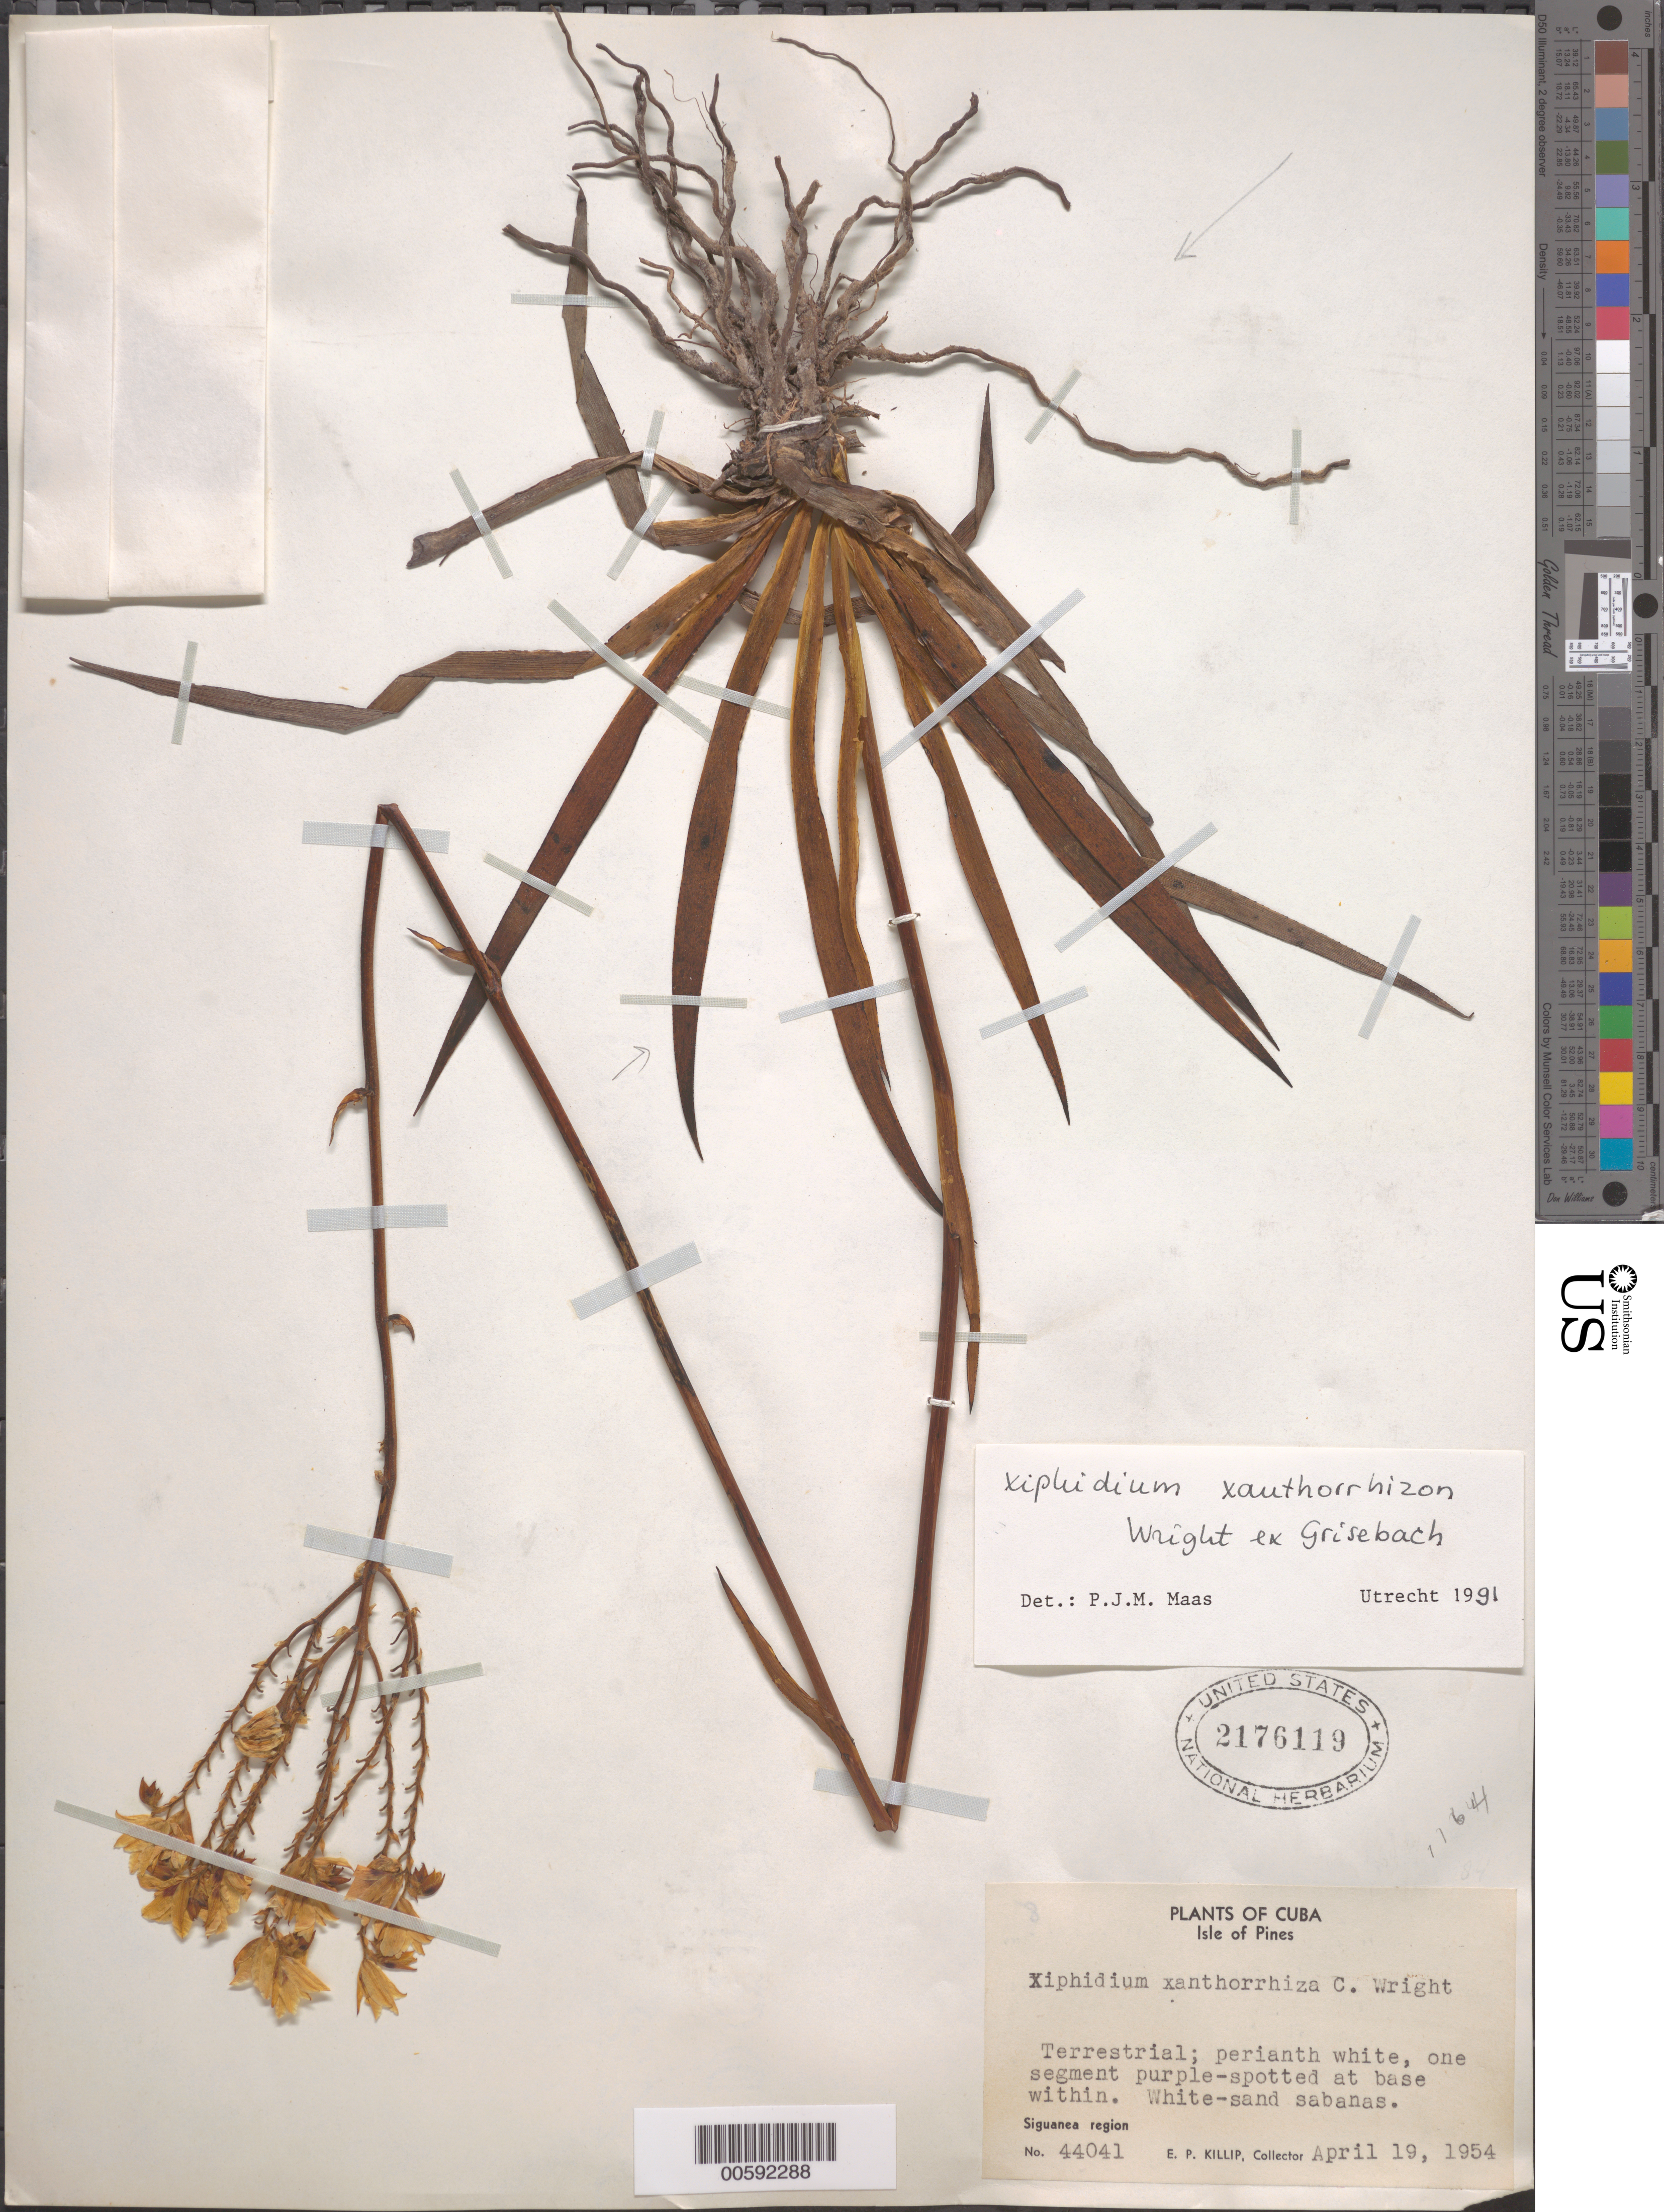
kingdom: Plantae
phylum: Tracheophyta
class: Liliopsida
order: Commelinales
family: Haemodoraceae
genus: Xiphidium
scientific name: Xiphidium xanthorrhizon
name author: C. Wright ex Griseb.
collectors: E. P. Killip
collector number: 44041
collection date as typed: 19 Apr 1954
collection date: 1954-04-19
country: Cuba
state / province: Isla de La Juventud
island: Isla de La Juventud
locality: Singuanea. (Province originally recorded as Isla de Pinos.)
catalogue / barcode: US 2176119